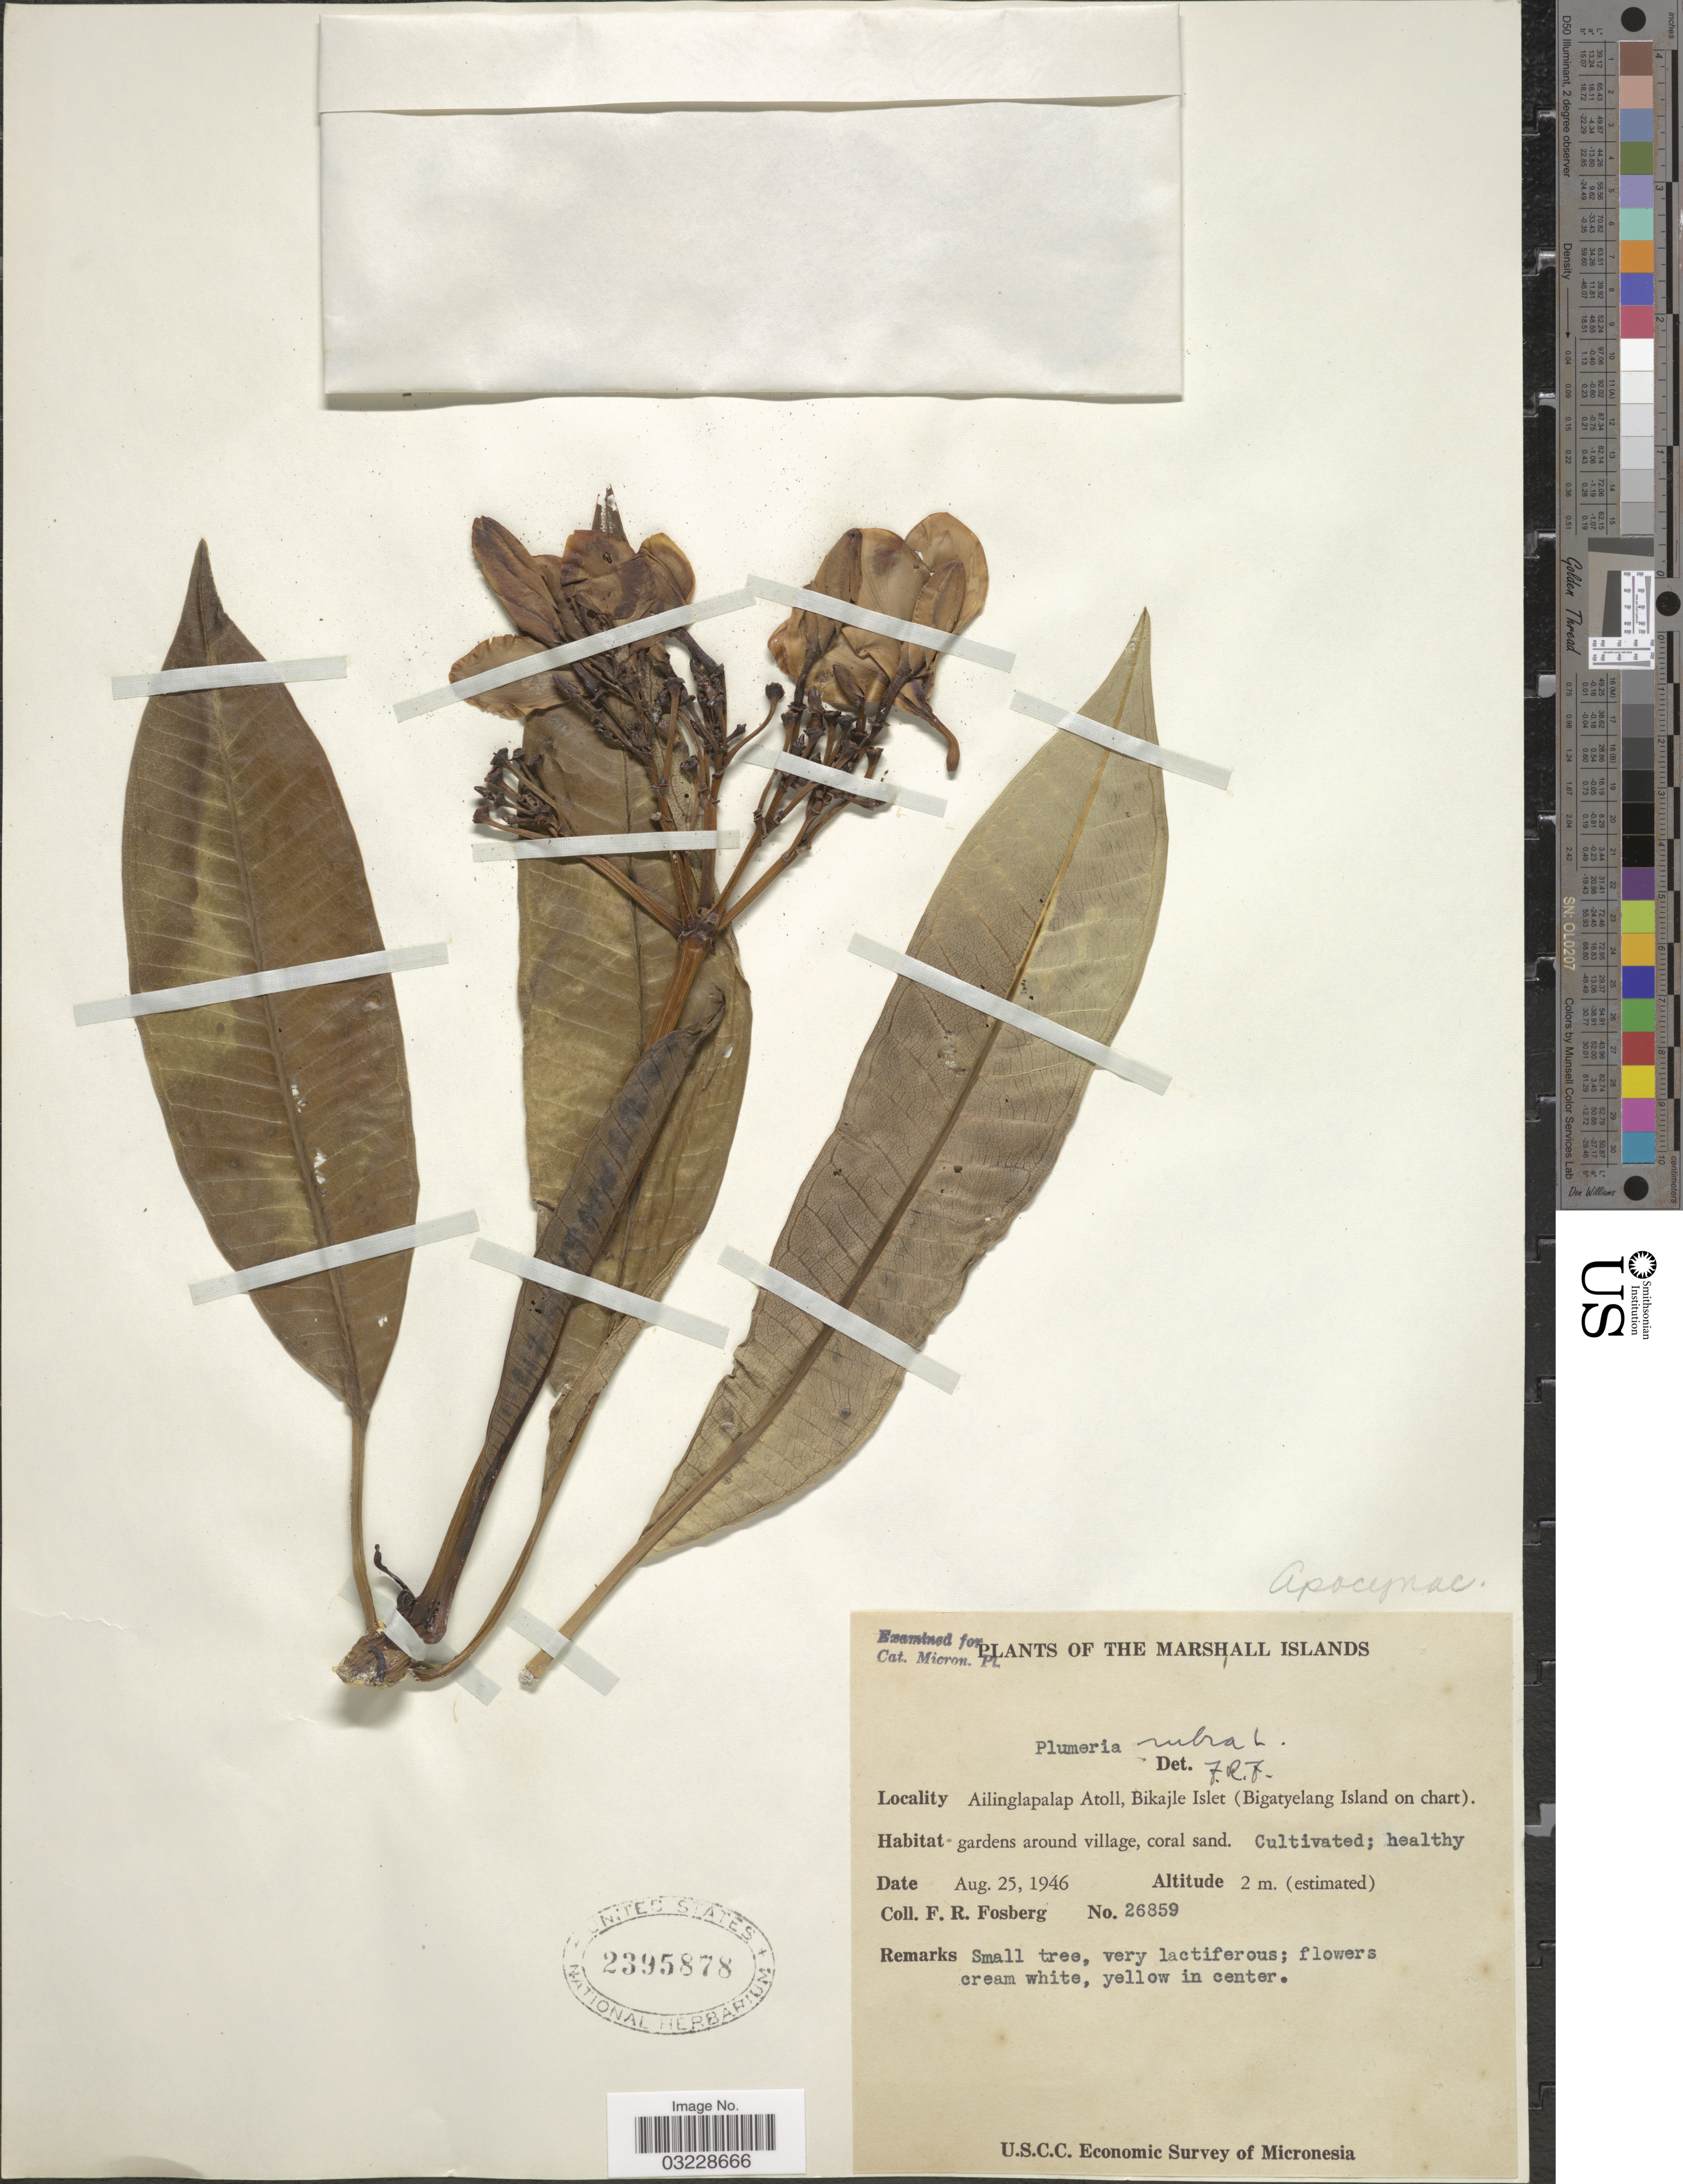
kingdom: Plantae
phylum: Tracheophyta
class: Magnoliopsida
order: Gentianales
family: Apocynaceae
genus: Plumeria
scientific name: Plumeria rubra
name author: L.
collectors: F. R. Fosberg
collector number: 26859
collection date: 1946-08-25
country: Marshall Islands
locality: Ailinglapalap Atoll, Bikajle Islet (Bigatyelang Island on chart). Gardens around village.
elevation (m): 2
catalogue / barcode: US 2395878